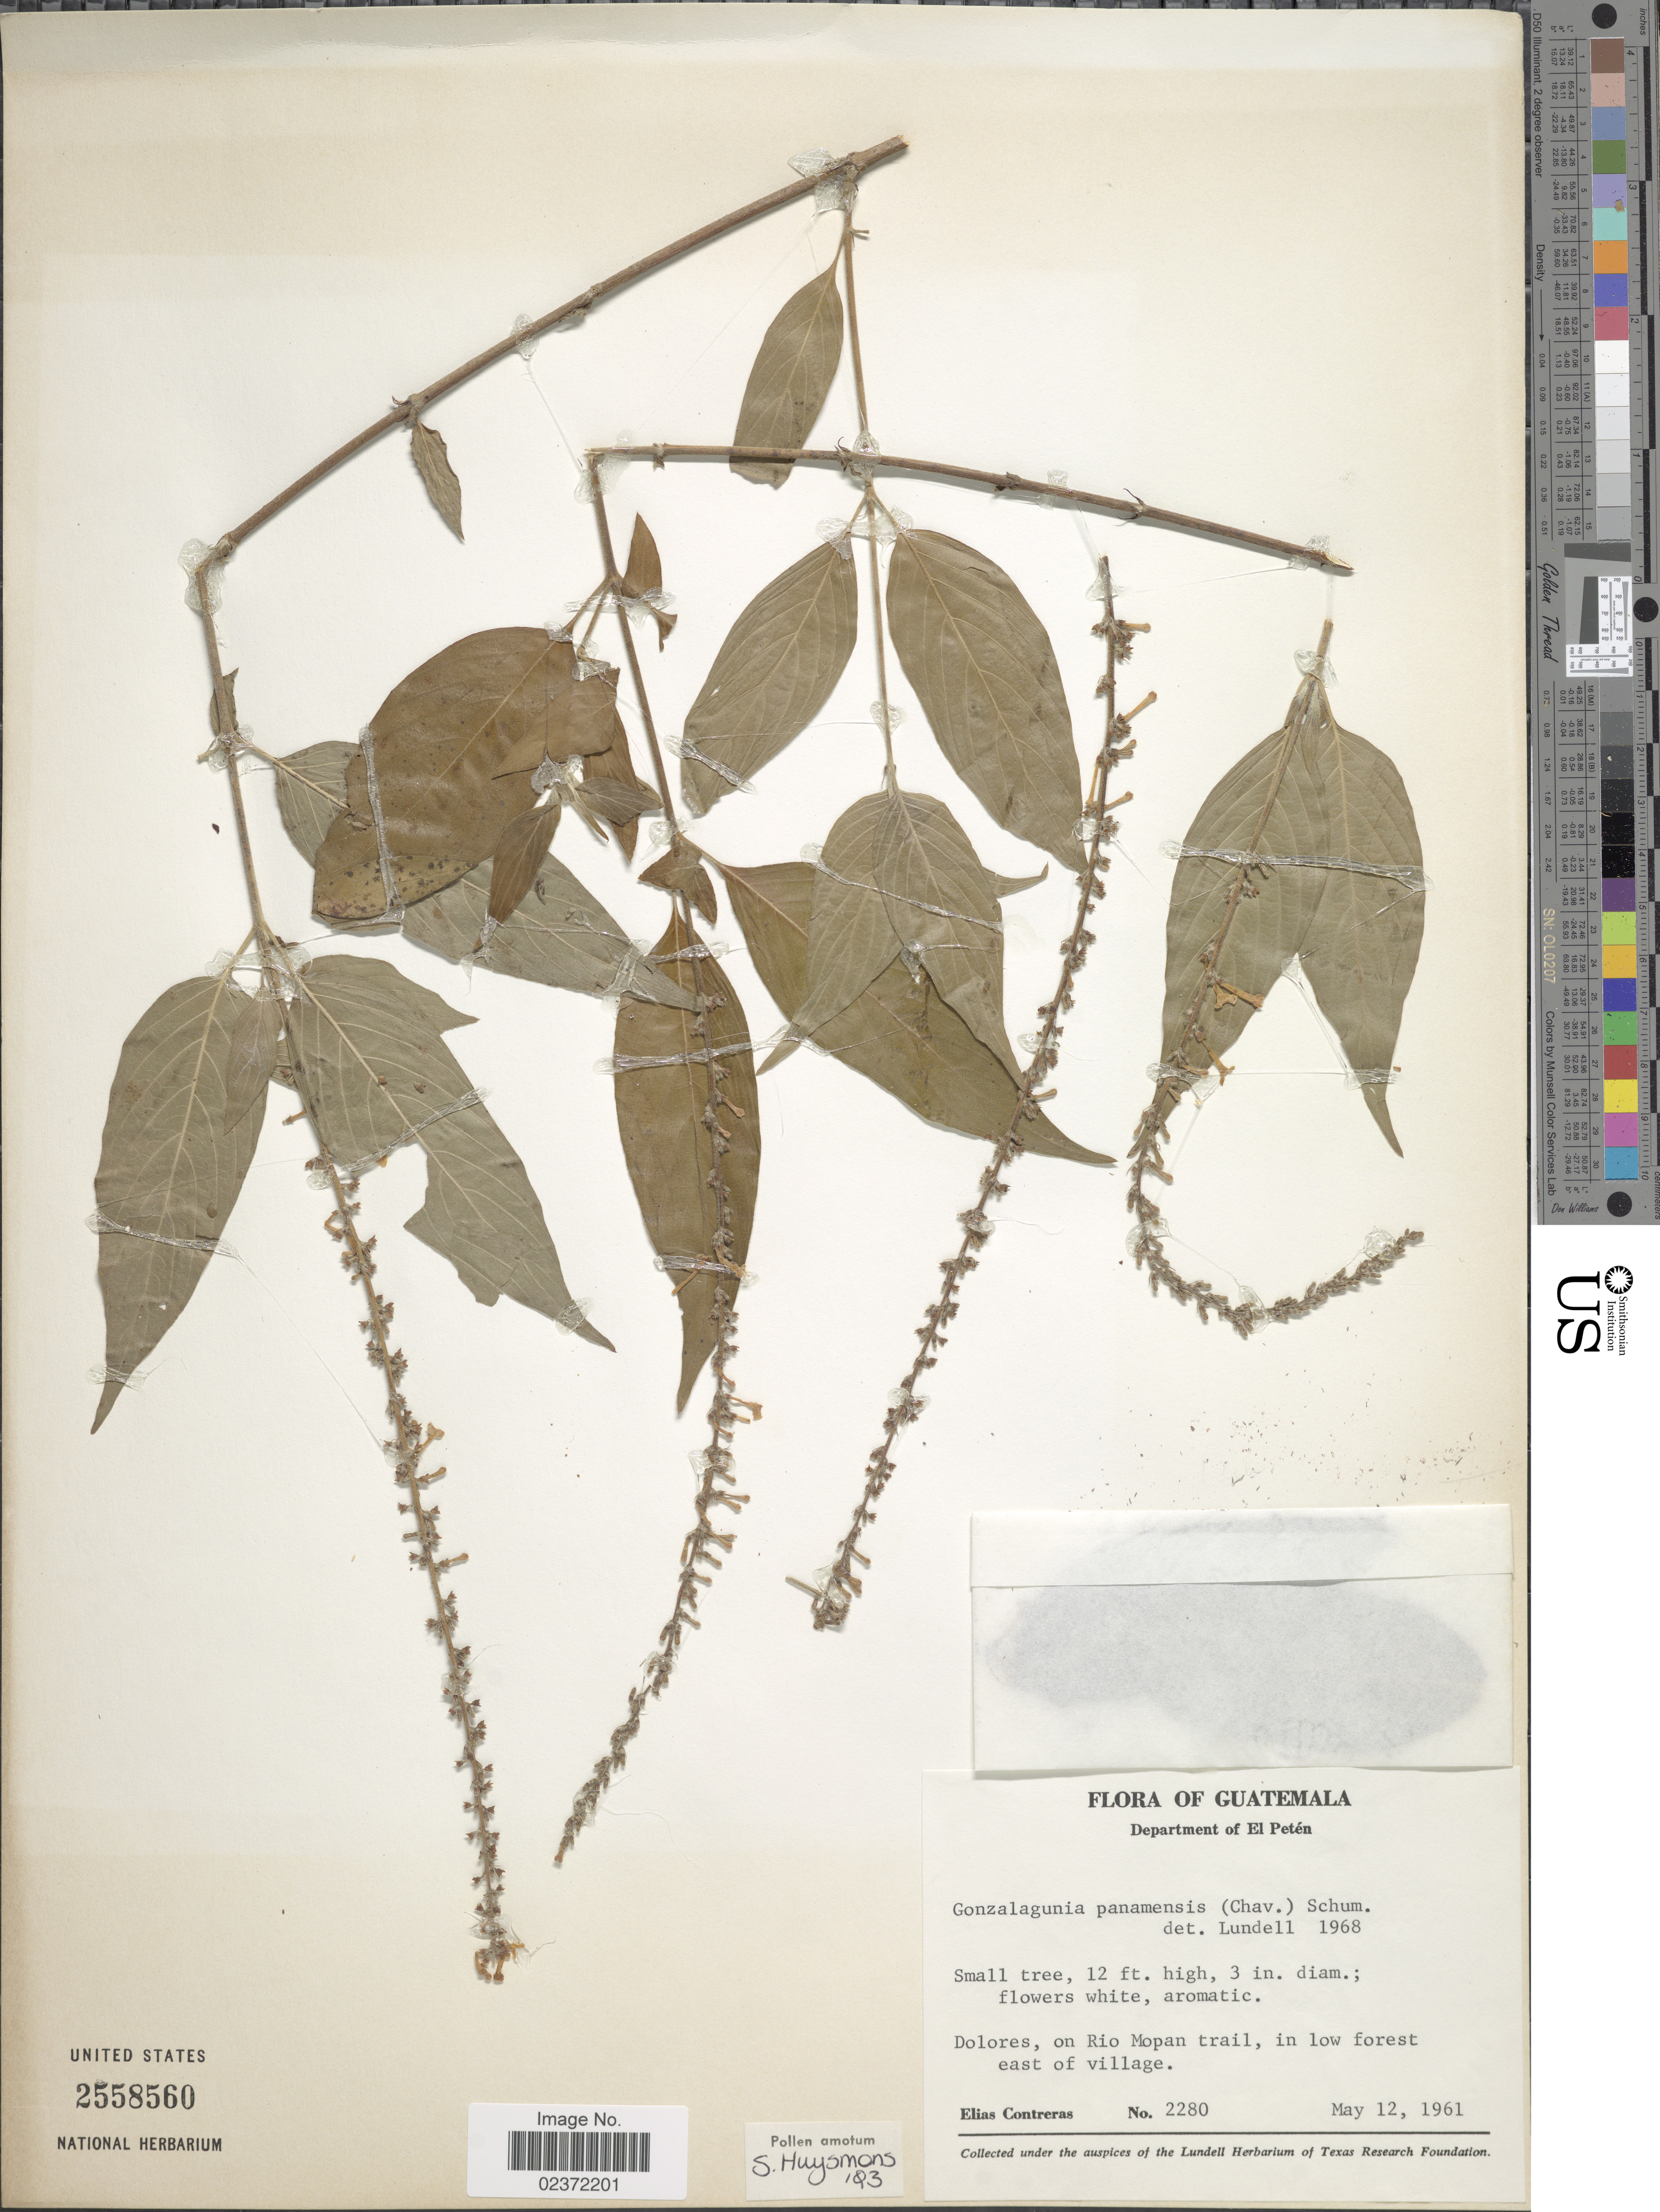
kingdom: Plantae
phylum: Tracheophyta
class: Magnoliopsida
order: Gentianales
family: Rubiaceae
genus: Gonzalagunia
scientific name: Gonzalagunia panamensis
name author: (Cav.) K. Schum.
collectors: E. Contreras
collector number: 2280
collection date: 1961-05-12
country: Guatemala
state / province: El Petén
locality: Dolores, on Rio Mopan trail, east of village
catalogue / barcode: US 2558560